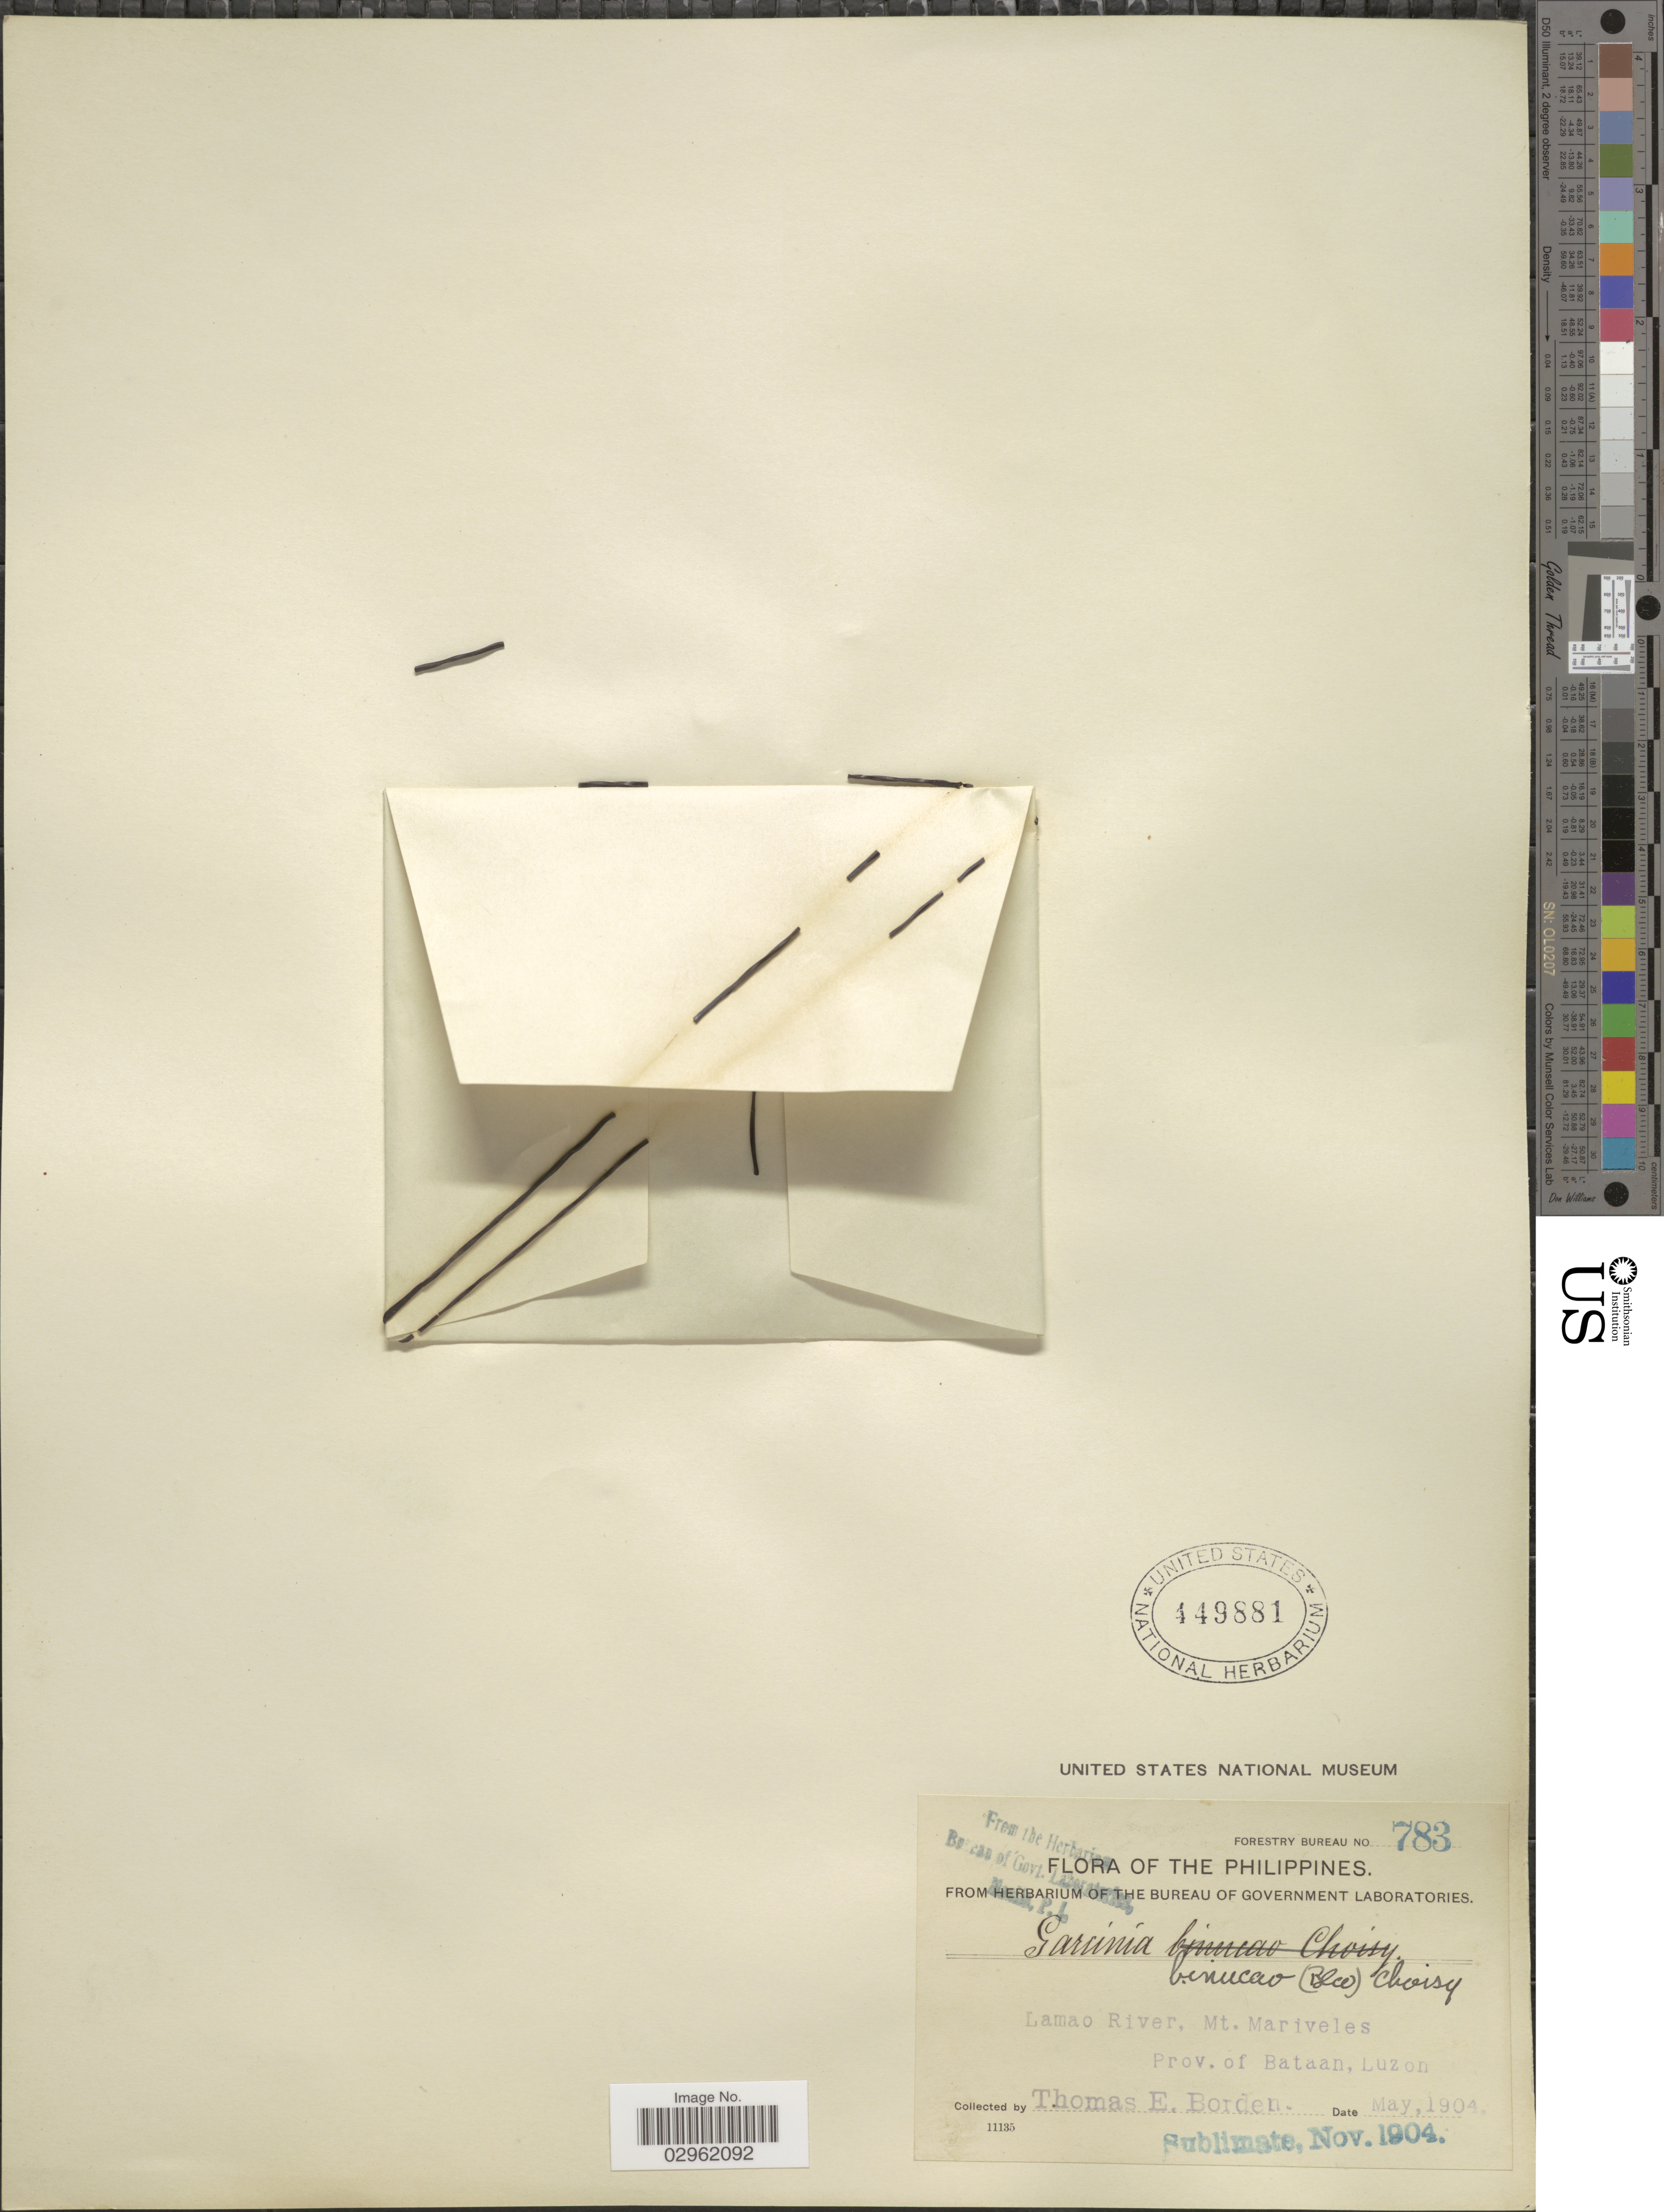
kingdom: Plantae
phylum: Tracheophyta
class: Magnoliopsida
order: Malpighiales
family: Clusiaceae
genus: Garcinia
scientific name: Garcinia binucao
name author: (Blanco) Choisy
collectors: T. E. Borden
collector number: Forestry Bureau 783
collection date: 1904-05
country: Philippines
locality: Lamao River, Mt. Mariveles, Province of Bataan, Luzon.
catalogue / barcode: US 449881